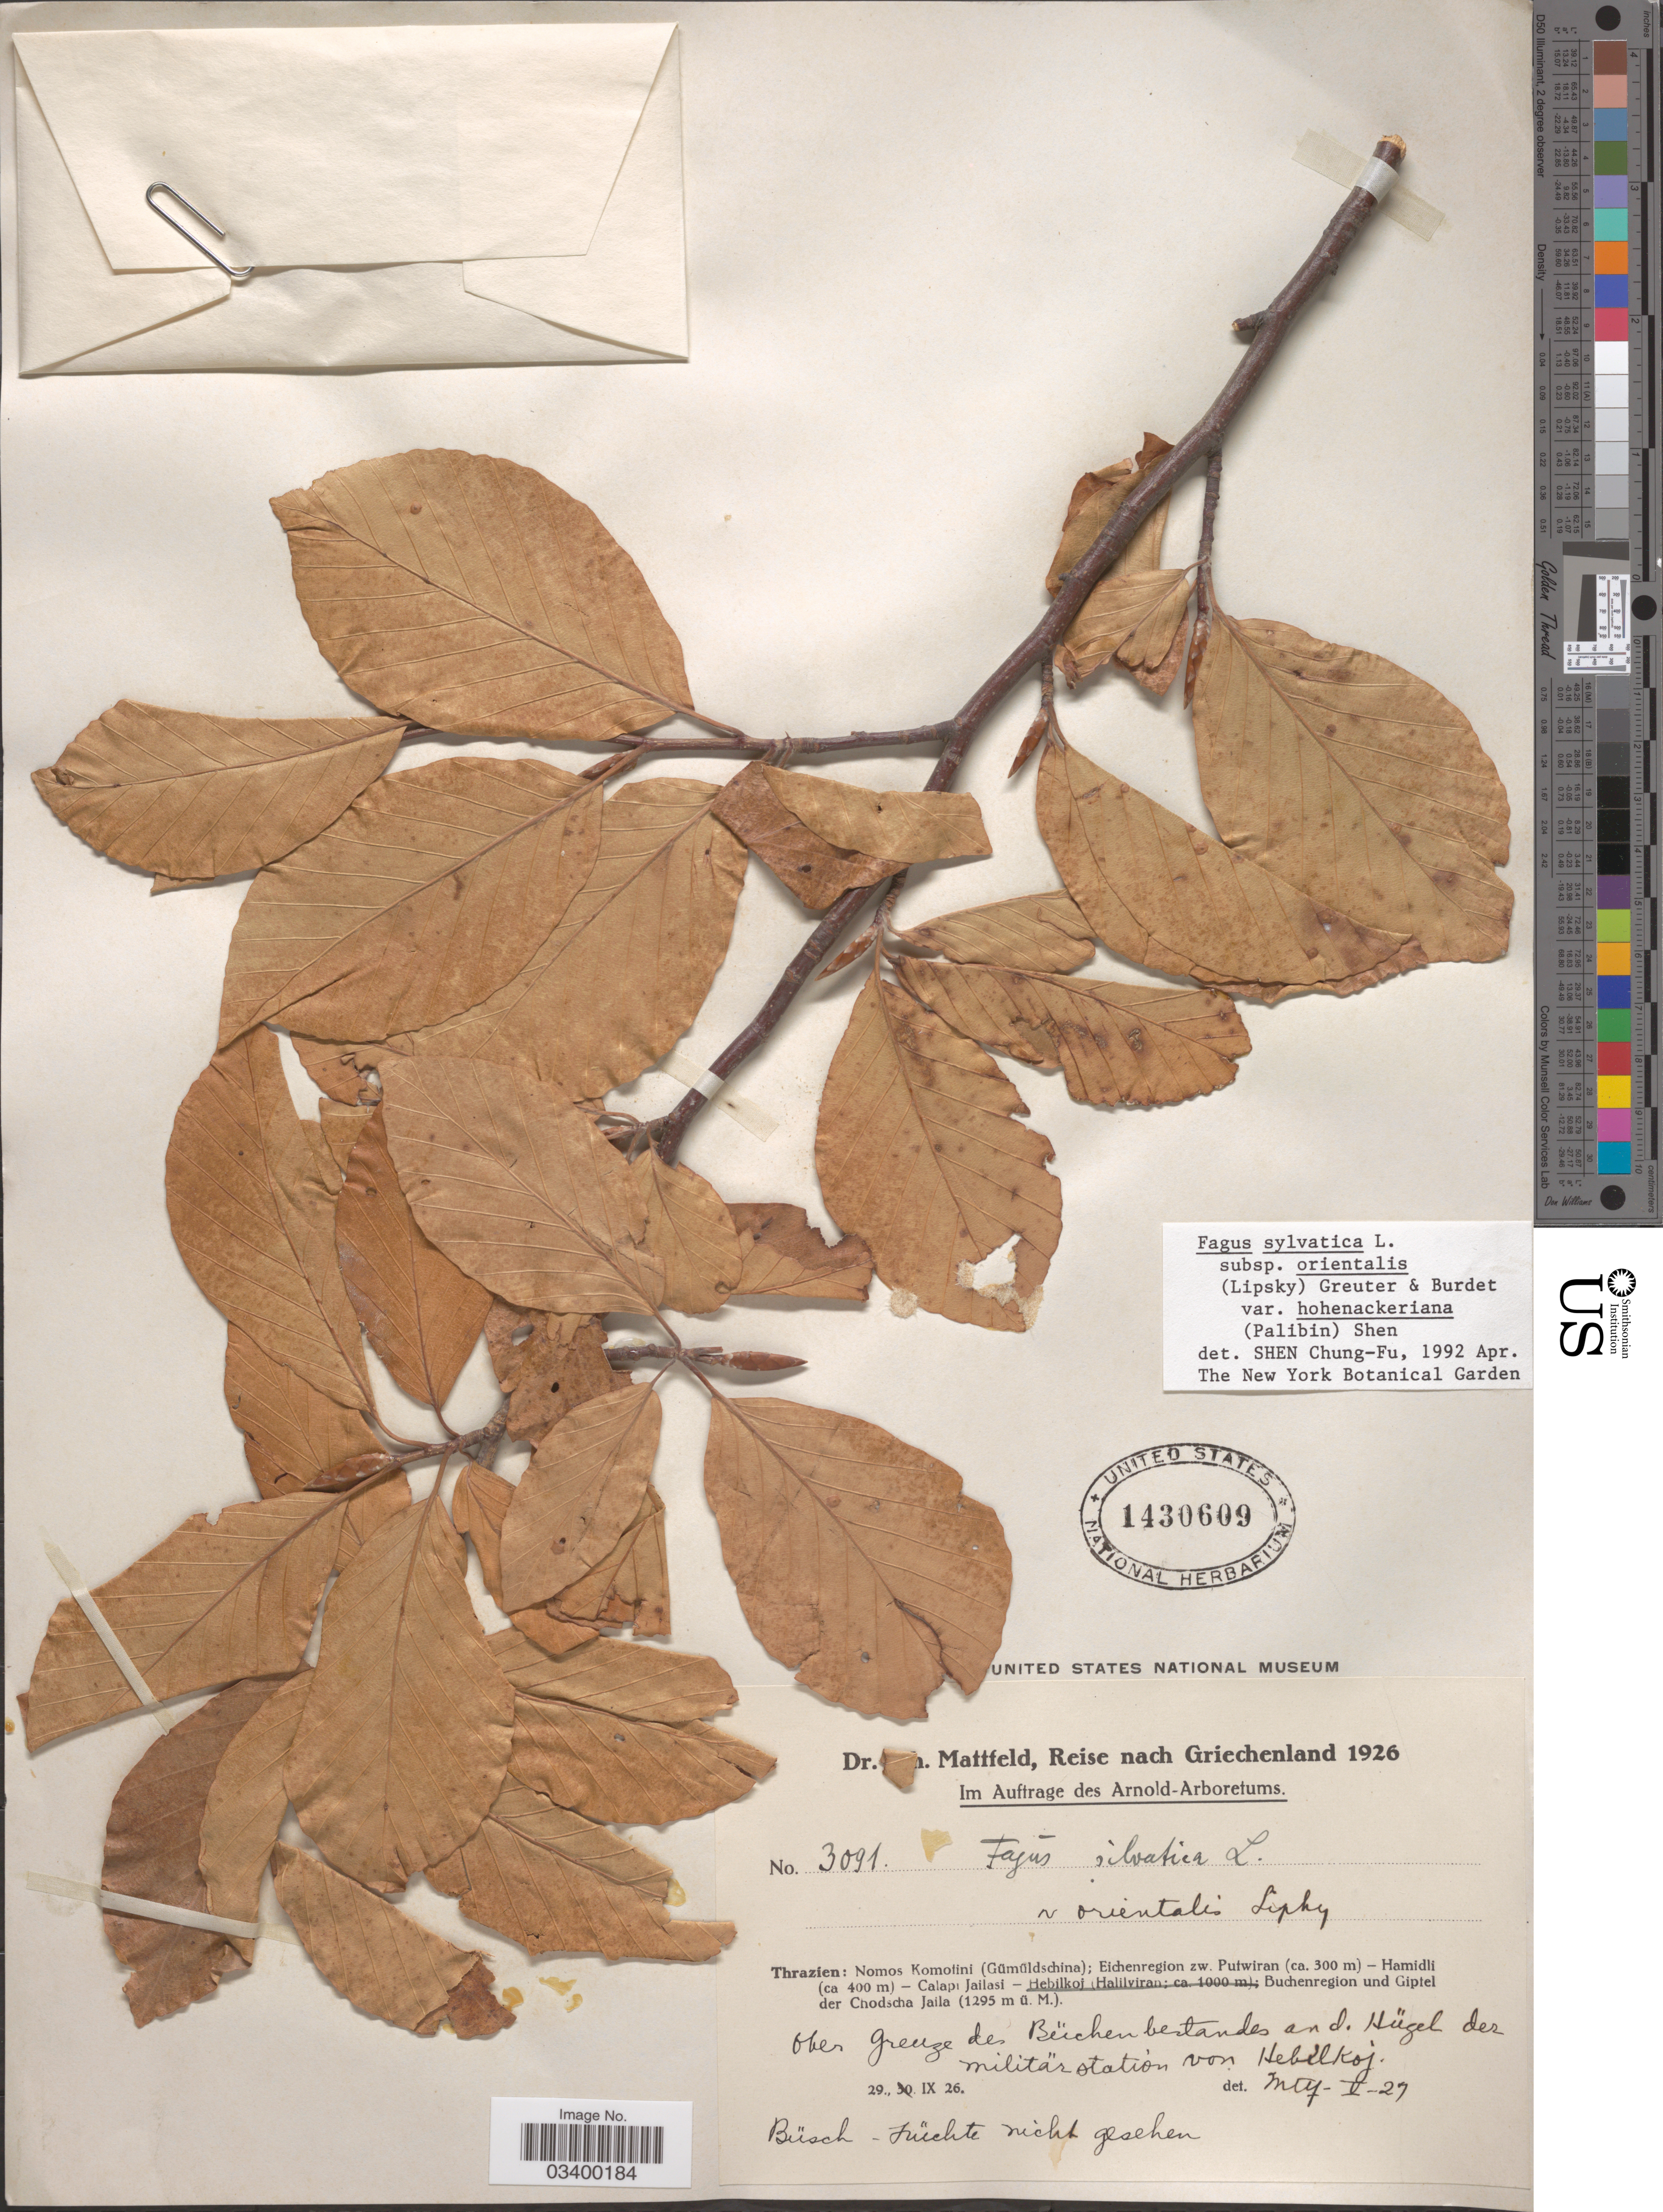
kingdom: Plantae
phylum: Tracheophyta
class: Magnoliopsida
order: Fagales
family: Fagaceae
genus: Fagus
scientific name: Fagus orientalis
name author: Lipsky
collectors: J. Mattfeld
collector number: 3091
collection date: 1926-09-29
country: Greece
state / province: East Macedonia and Thrace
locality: Griechenland. Thrazien: Hebilkoj (Halilviran). Obergrenze des beichen bestandes and. Hügel der militärstation von Hebelkoj.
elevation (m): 1000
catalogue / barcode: US 1430609